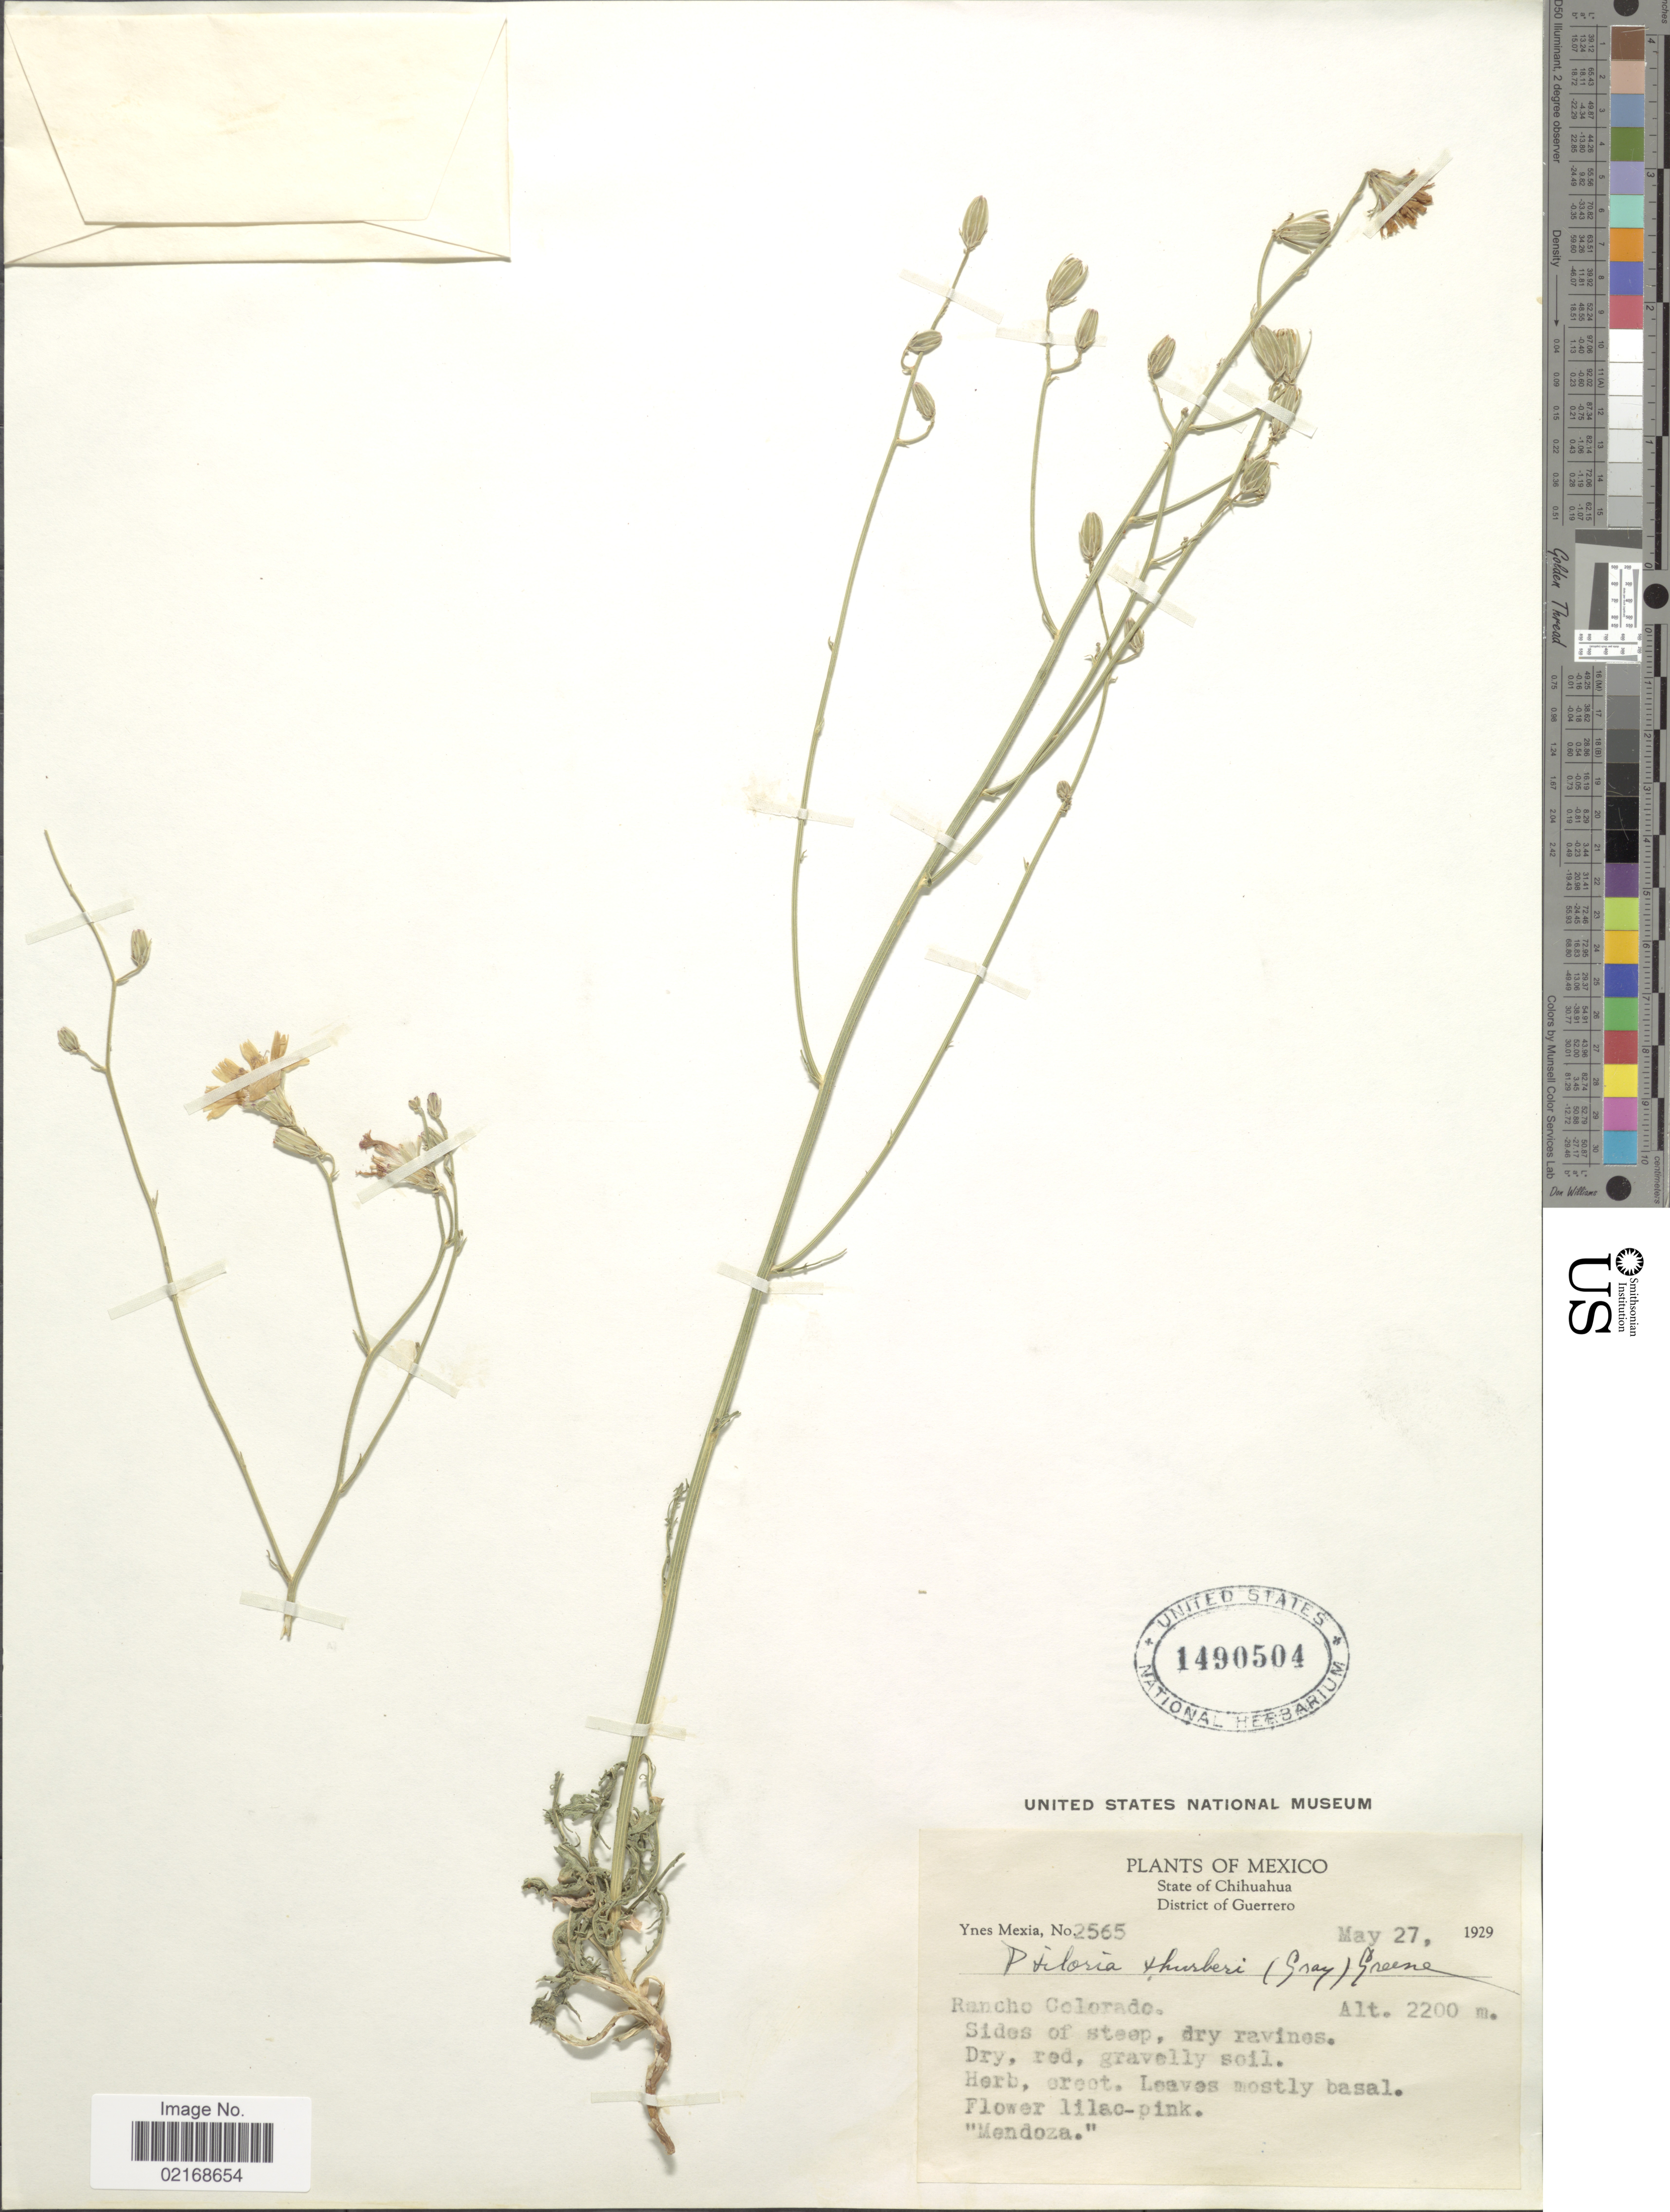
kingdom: Plantae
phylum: Tracheophyta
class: Magnoliopsida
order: Asterales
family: Asteraceae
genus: Stephanomeria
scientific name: Stephanomeria thurberi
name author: A. Gray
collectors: Y. Mexia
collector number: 2565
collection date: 1929-05-27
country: Mexico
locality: Chihuahua, District of Guerrero, Rancho Colorado "Mendoza"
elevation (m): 2200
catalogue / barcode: US 1490504